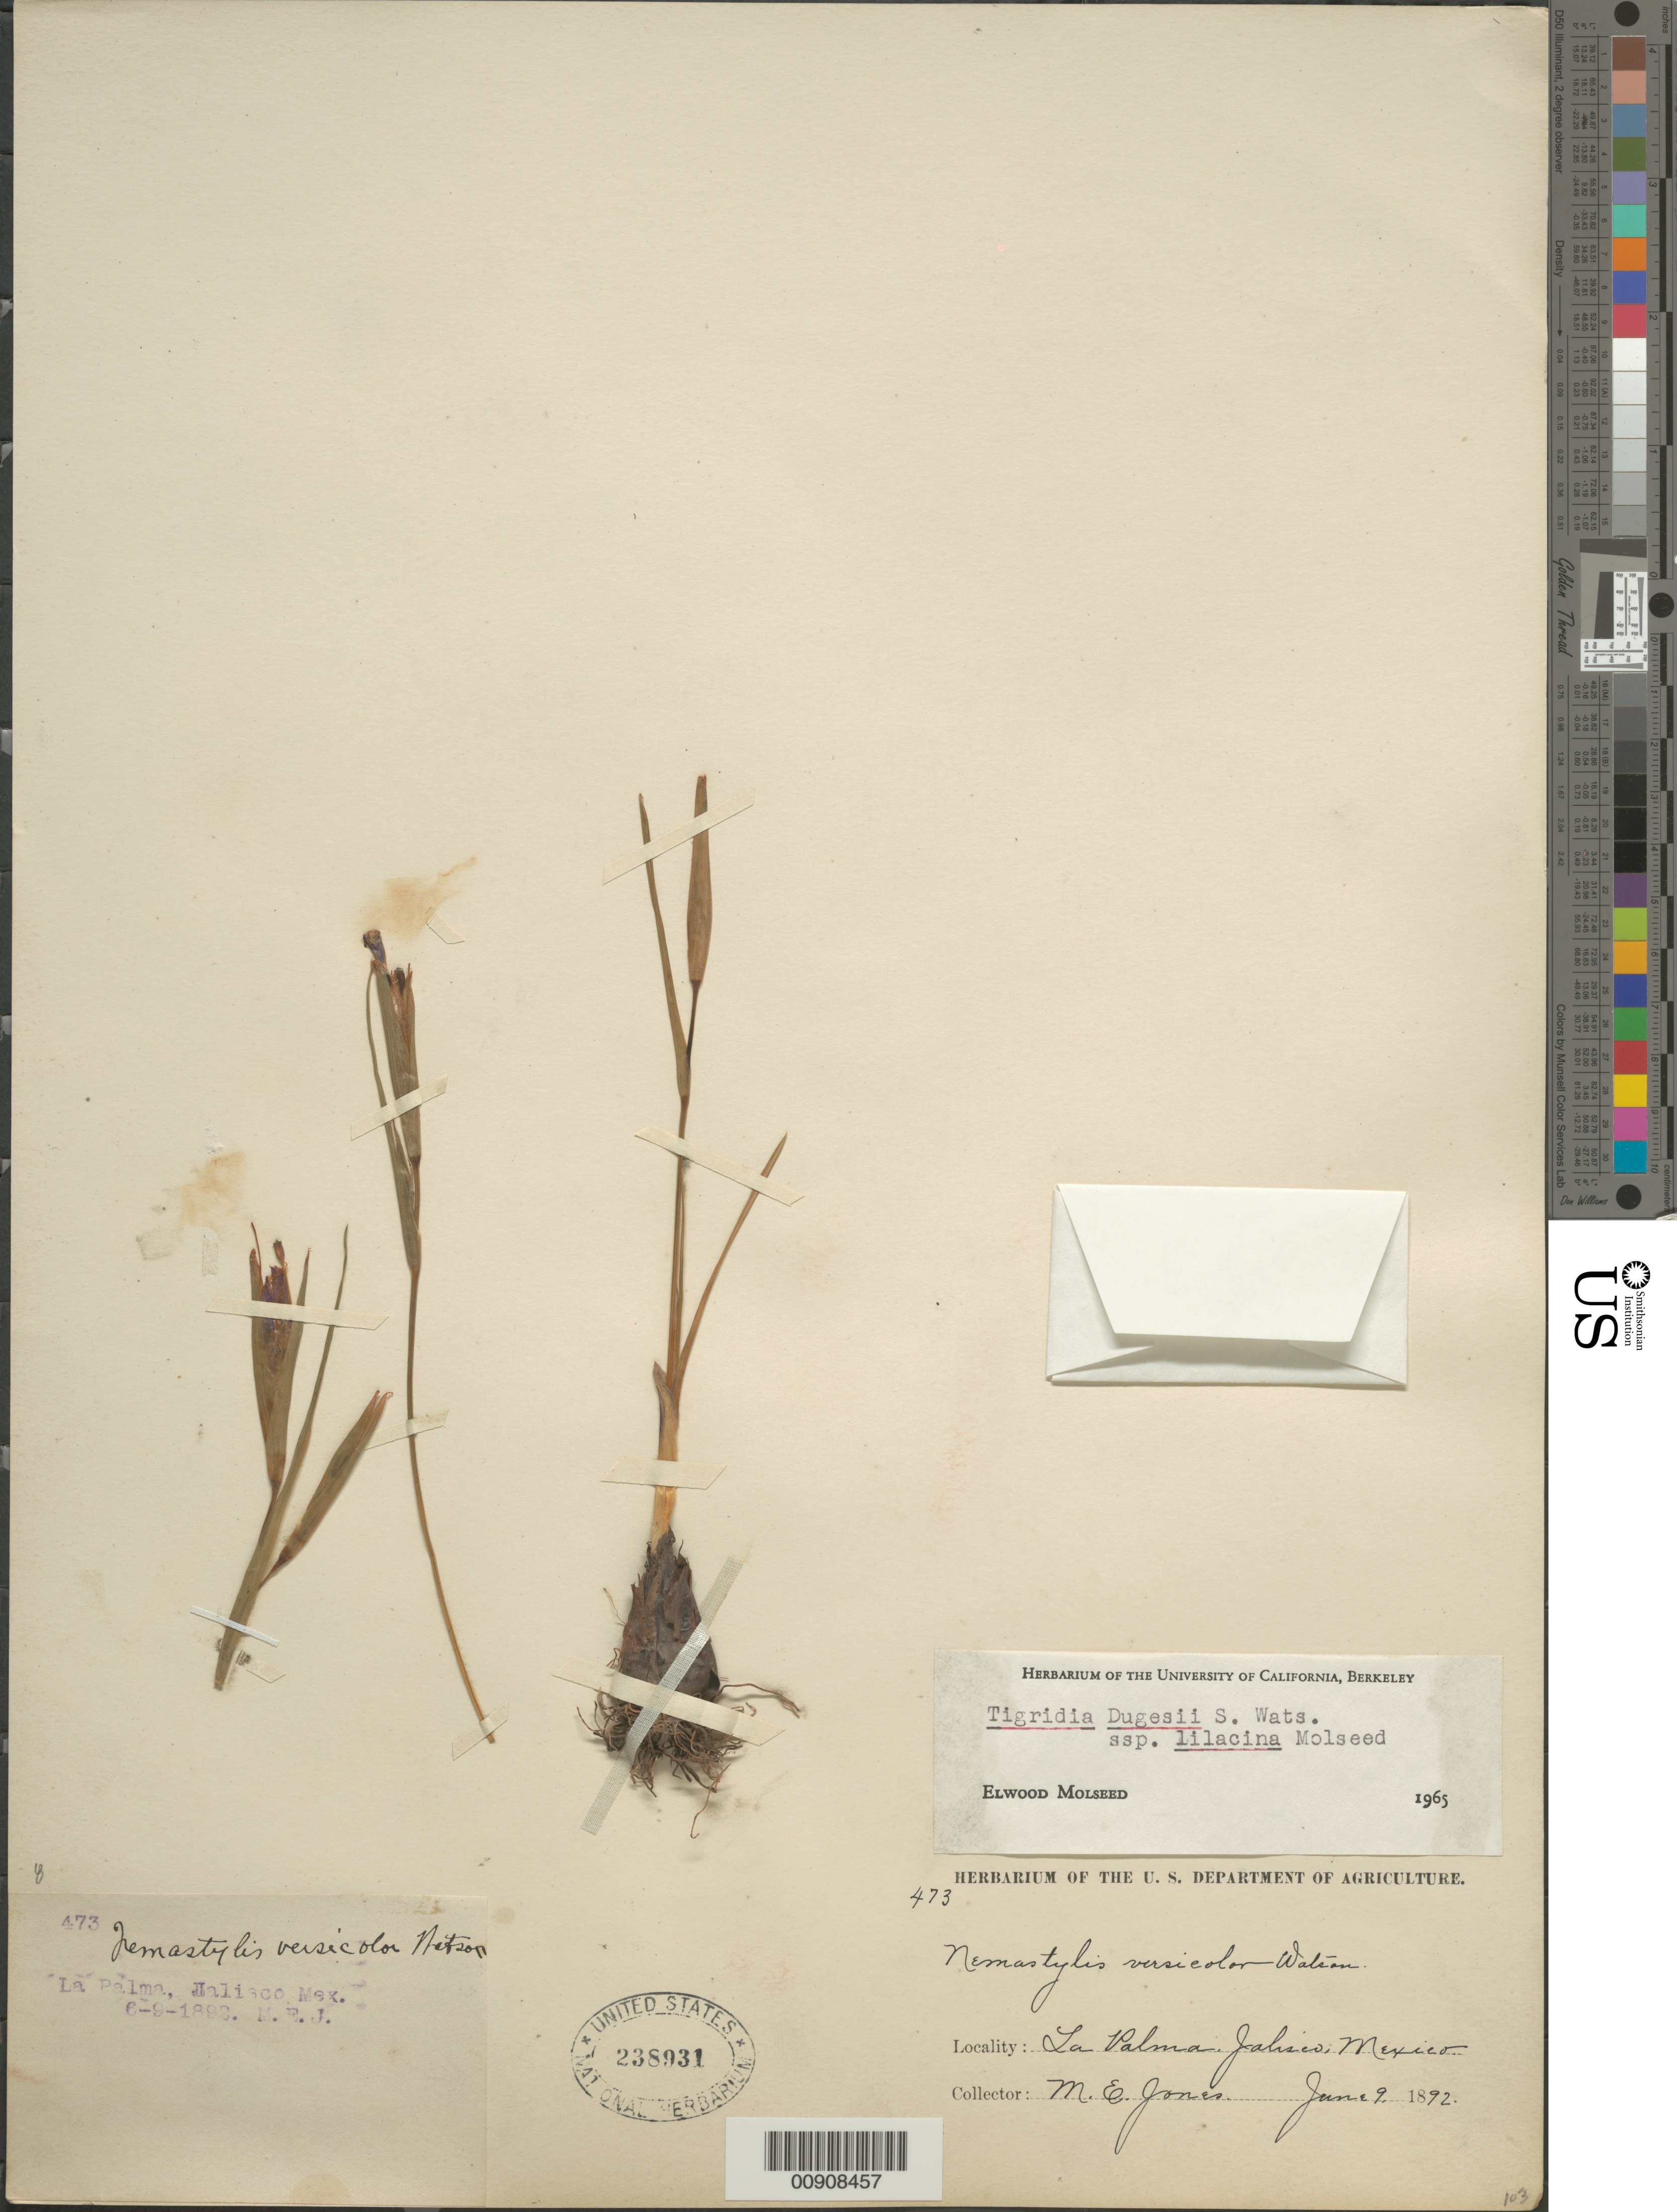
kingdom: Plantae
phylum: Tracheophyta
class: Liliopsida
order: Asparagales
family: Iridaceae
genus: Tigridia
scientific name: Tigridia dugesii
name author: S. Watson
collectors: M. E. Jones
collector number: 473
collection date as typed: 09 Jun 1892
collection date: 1892-06-09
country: Mexico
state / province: Jalisco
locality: La Palma, Jalisco.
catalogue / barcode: US 238931